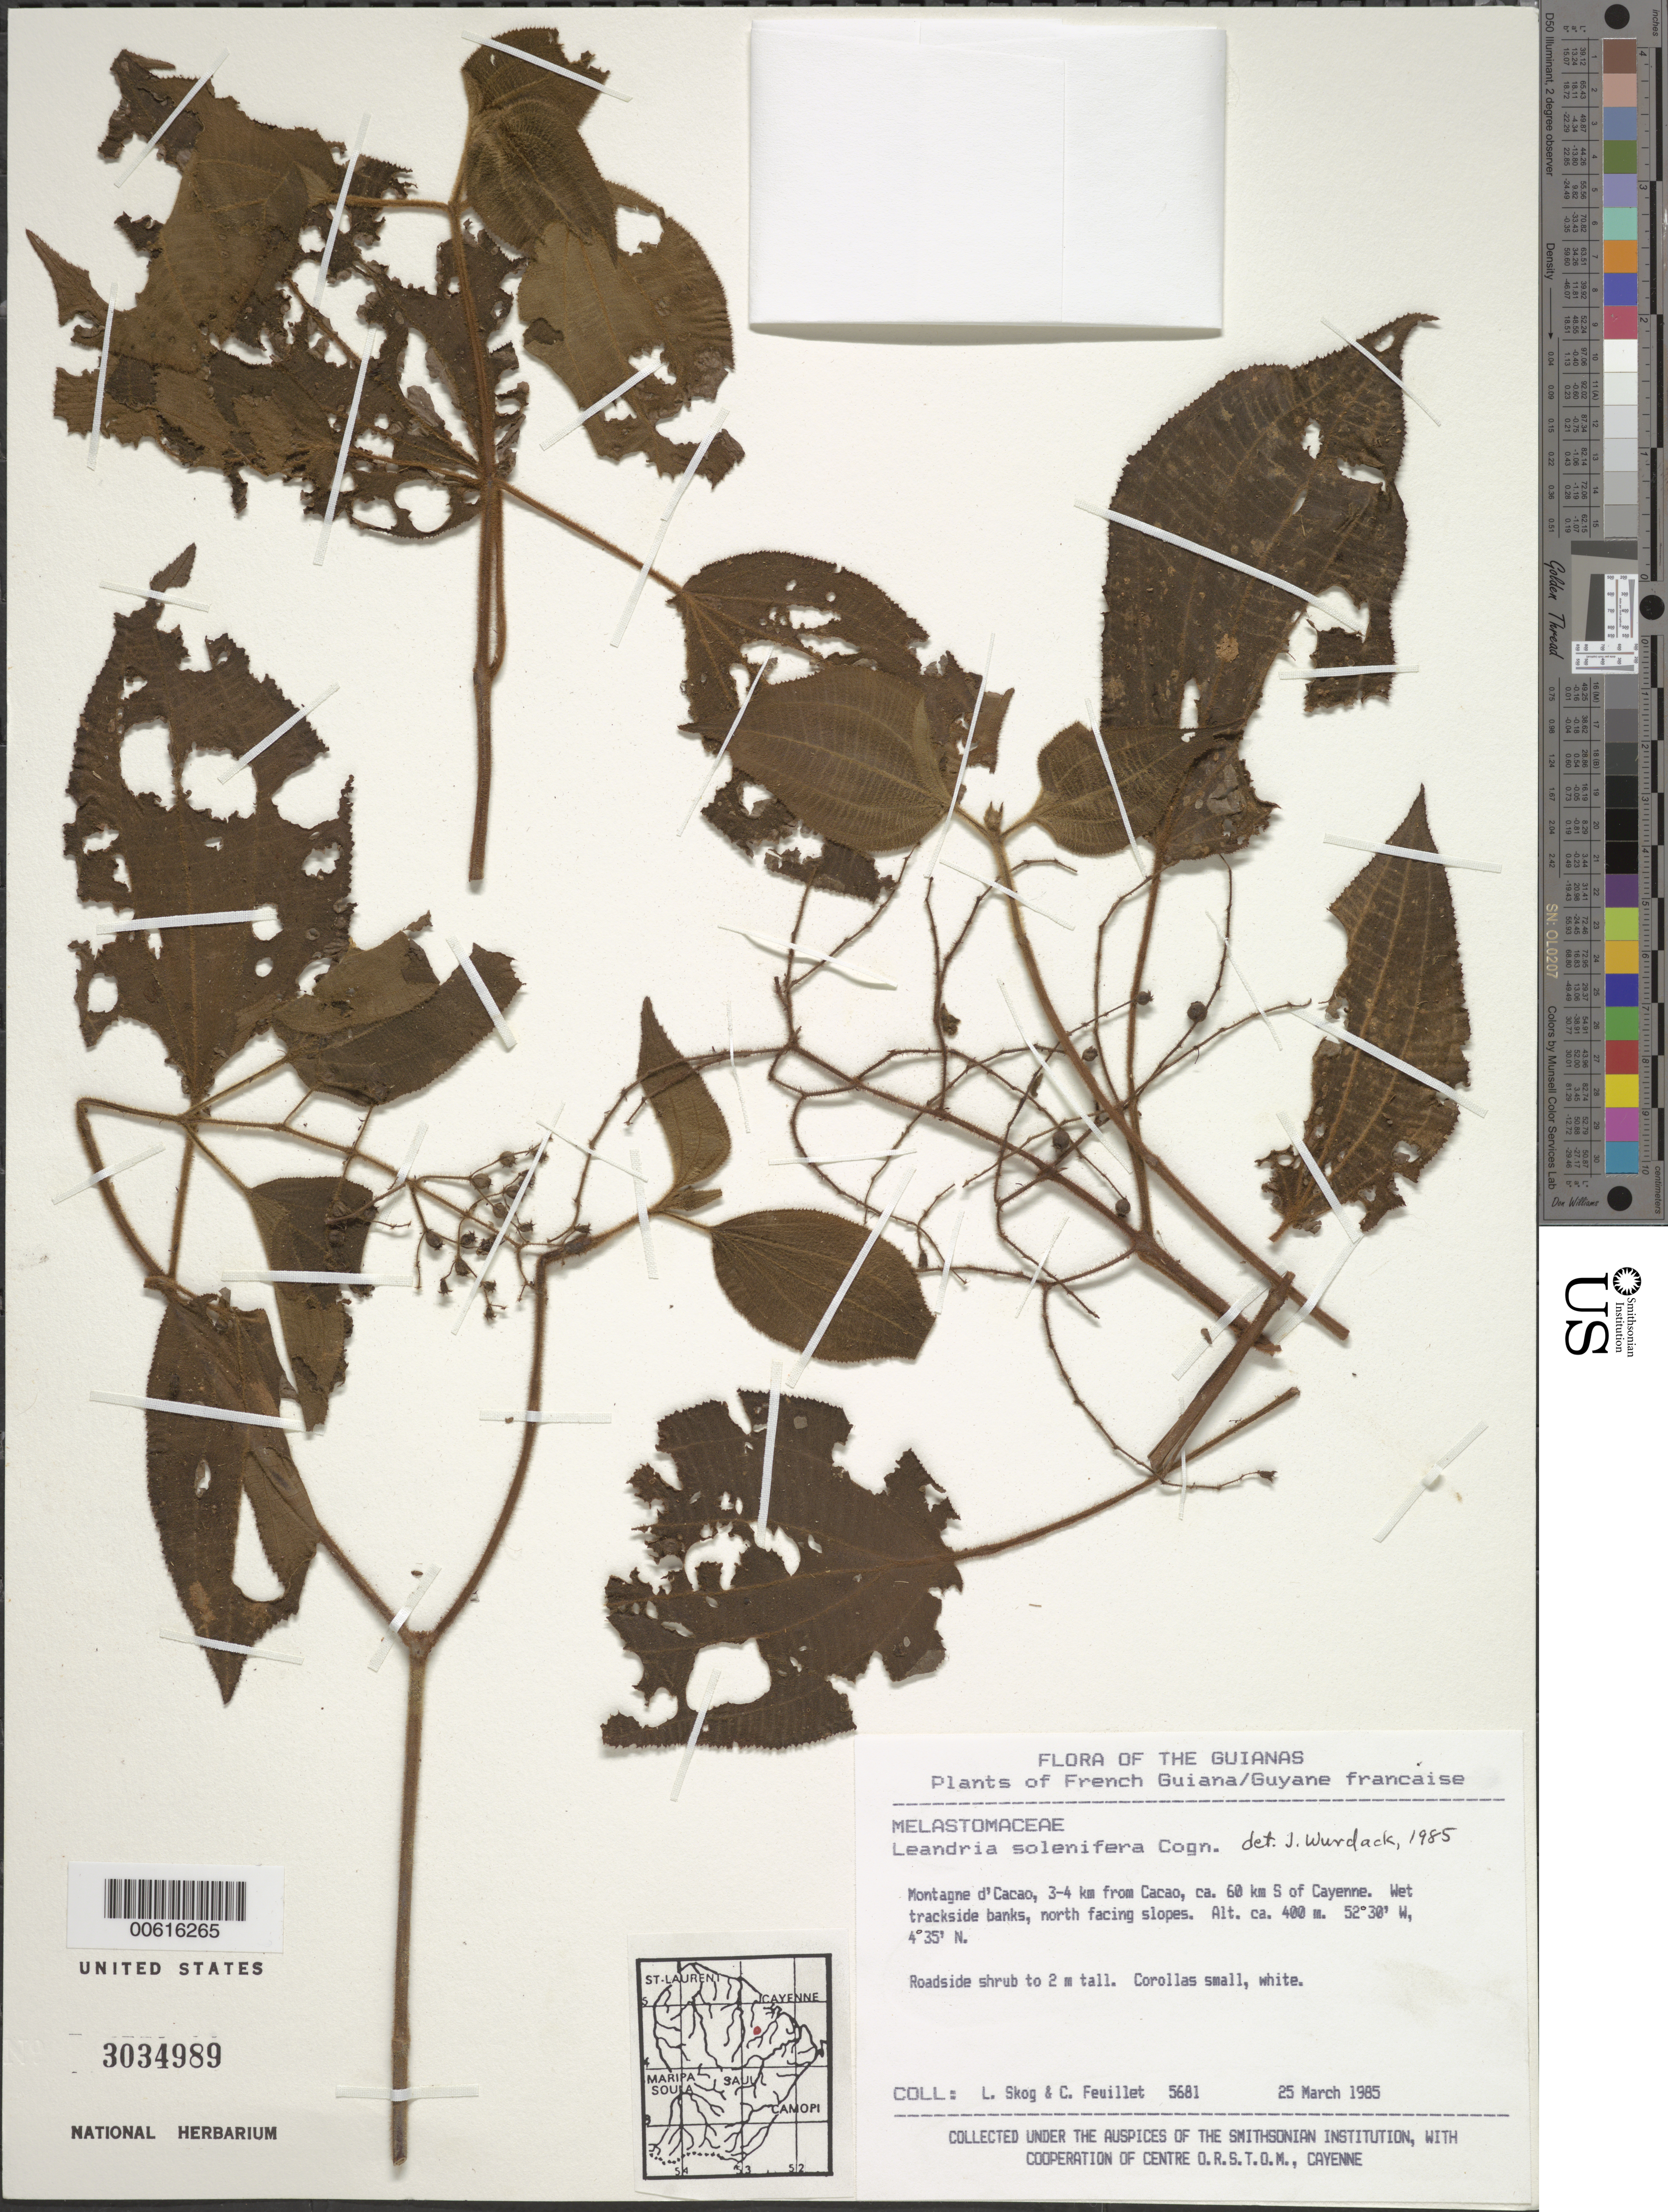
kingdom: Plantae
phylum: Tracheophyta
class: Magnoliopsida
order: Myrtales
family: Melastomataceae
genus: Leandra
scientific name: Leandra solenifera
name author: Cogn.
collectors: L. E. Skog & C. Feuillet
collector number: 5681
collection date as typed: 25 March 1985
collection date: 1985-03-25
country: French Guiana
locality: Montagne d'Cacao, 3-4 km from Cacao, ca. 60 km S of Cayenne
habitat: Wet trackside banks, north facing slopes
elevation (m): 400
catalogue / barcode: US 3034989